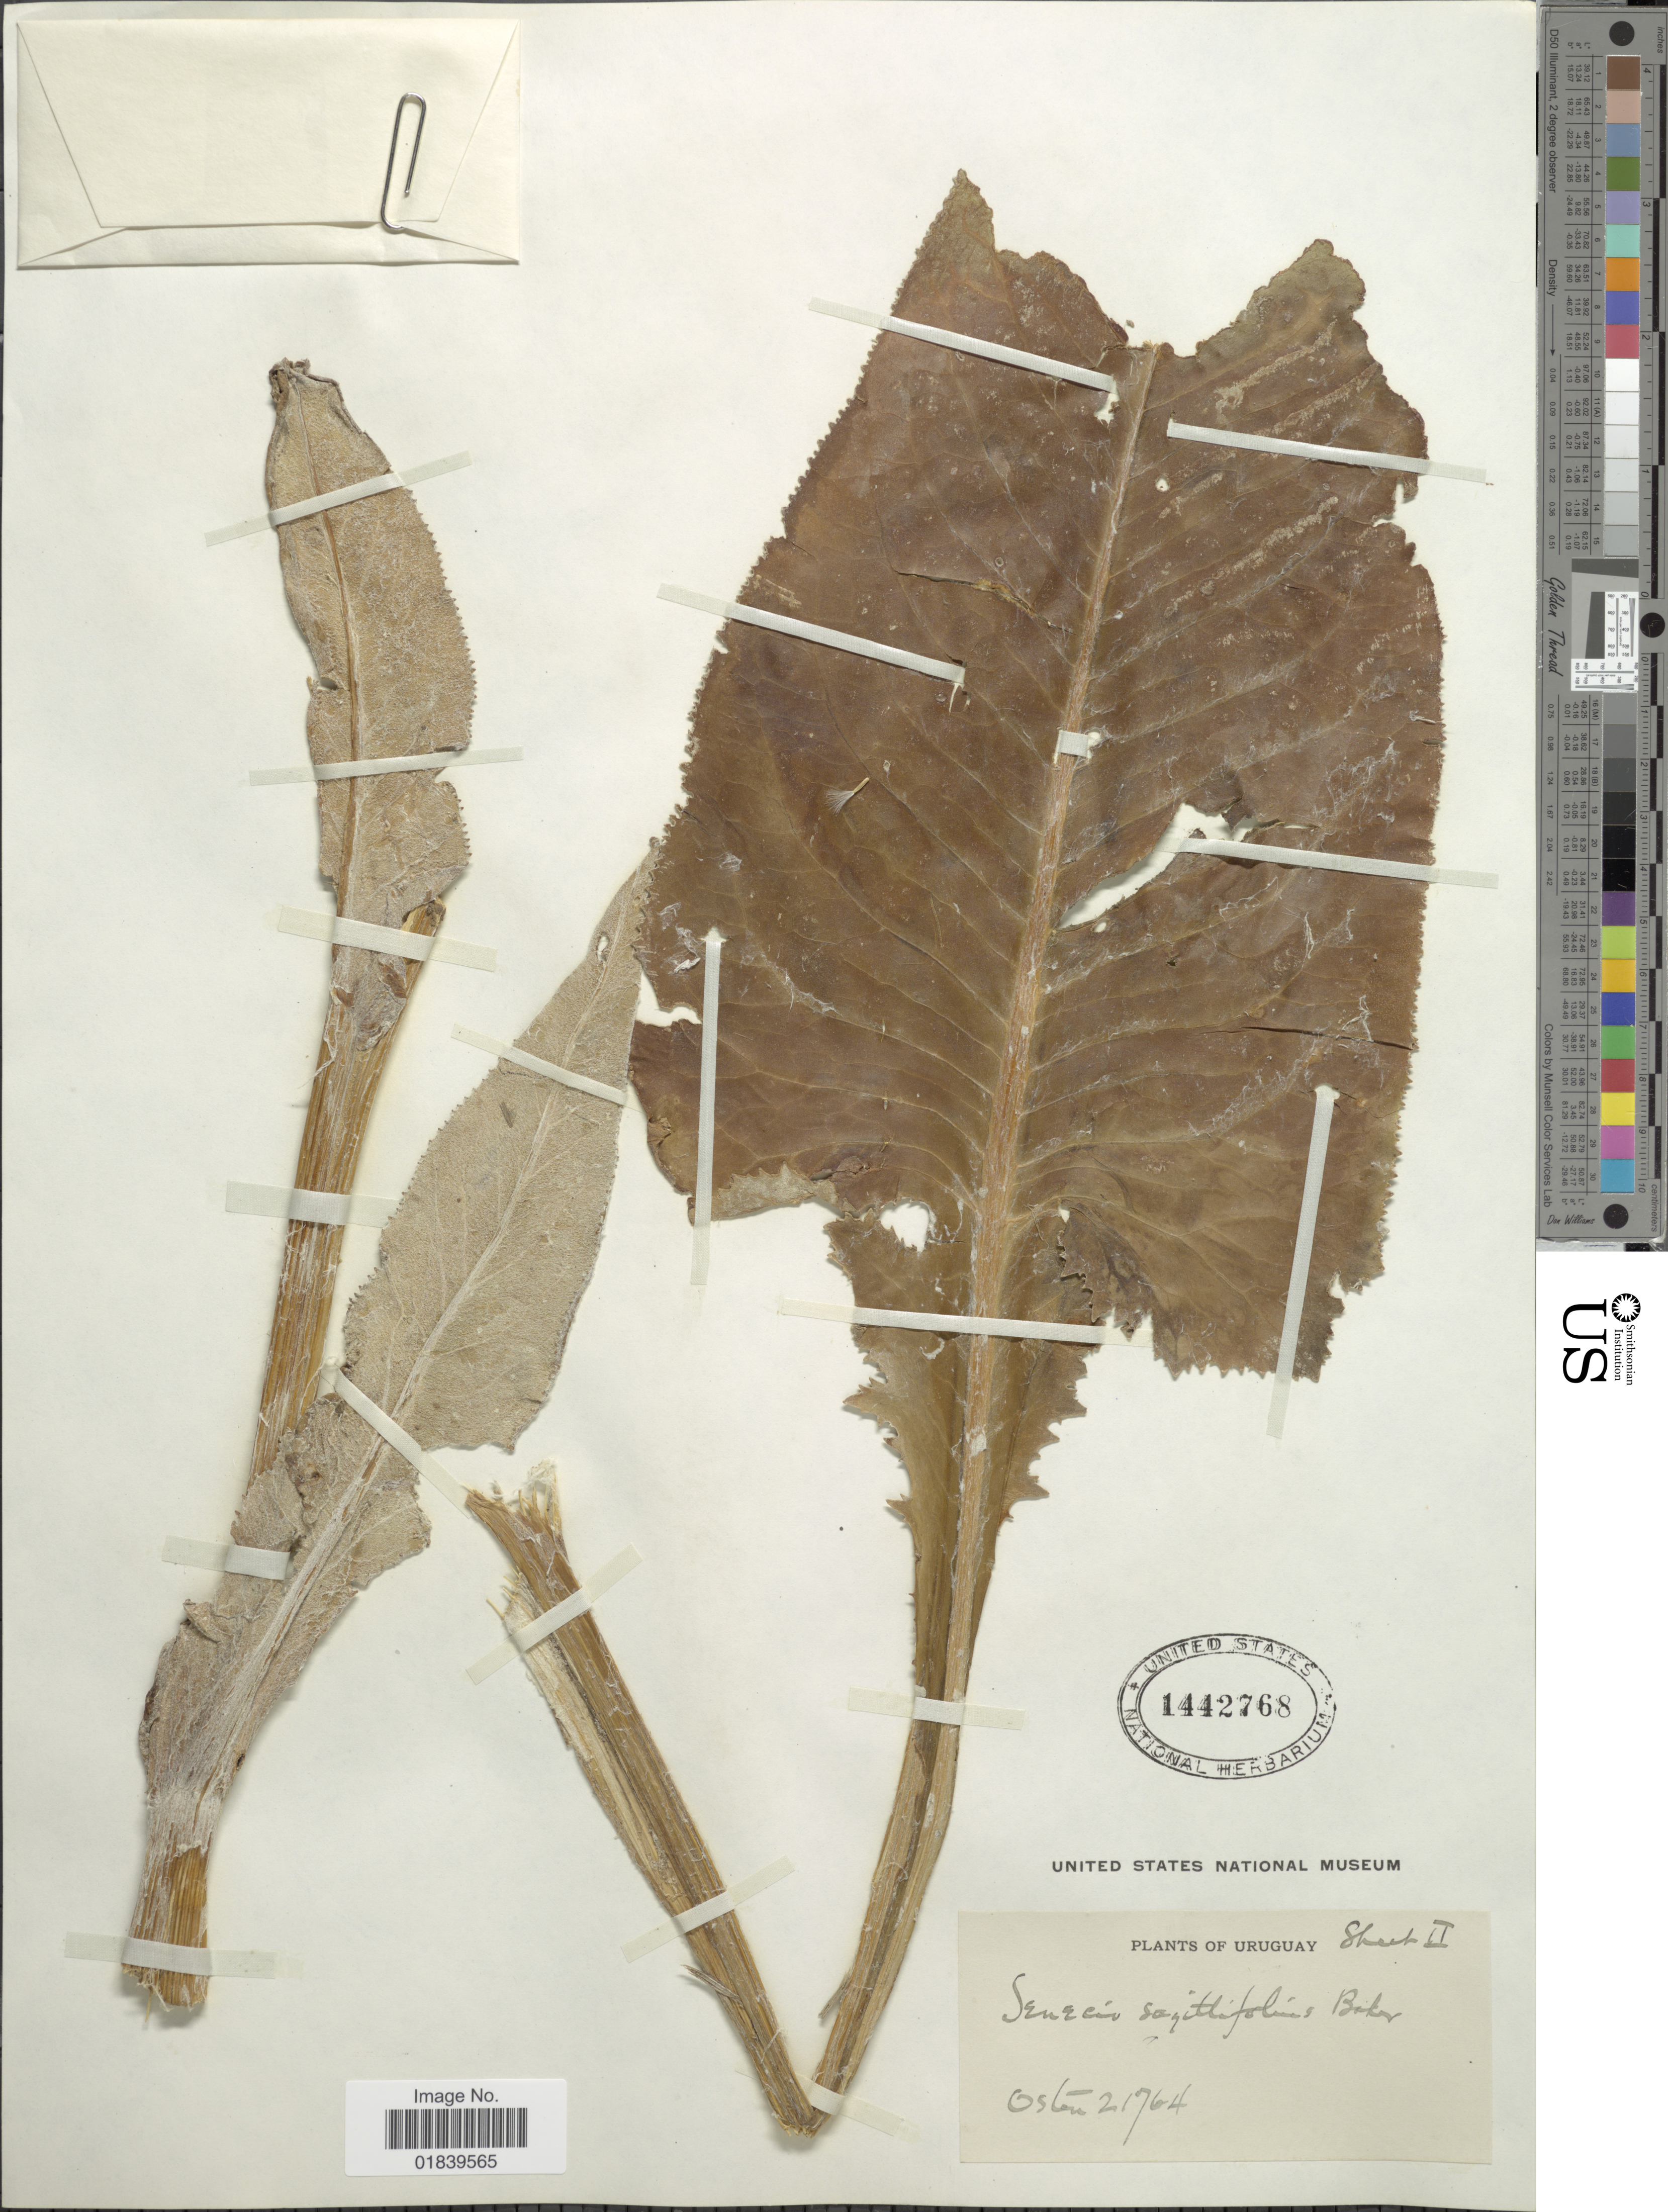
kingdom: Plantae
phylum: Tracheophyta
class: Magnoliopsida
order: Asterales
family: Asteraceae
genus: Senecio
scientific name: Senecio mattfeldianus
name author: Cabrera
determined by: Salomon, Luciana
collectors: C. Osten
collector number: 21764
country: Uruguay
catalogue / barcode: US 1442768